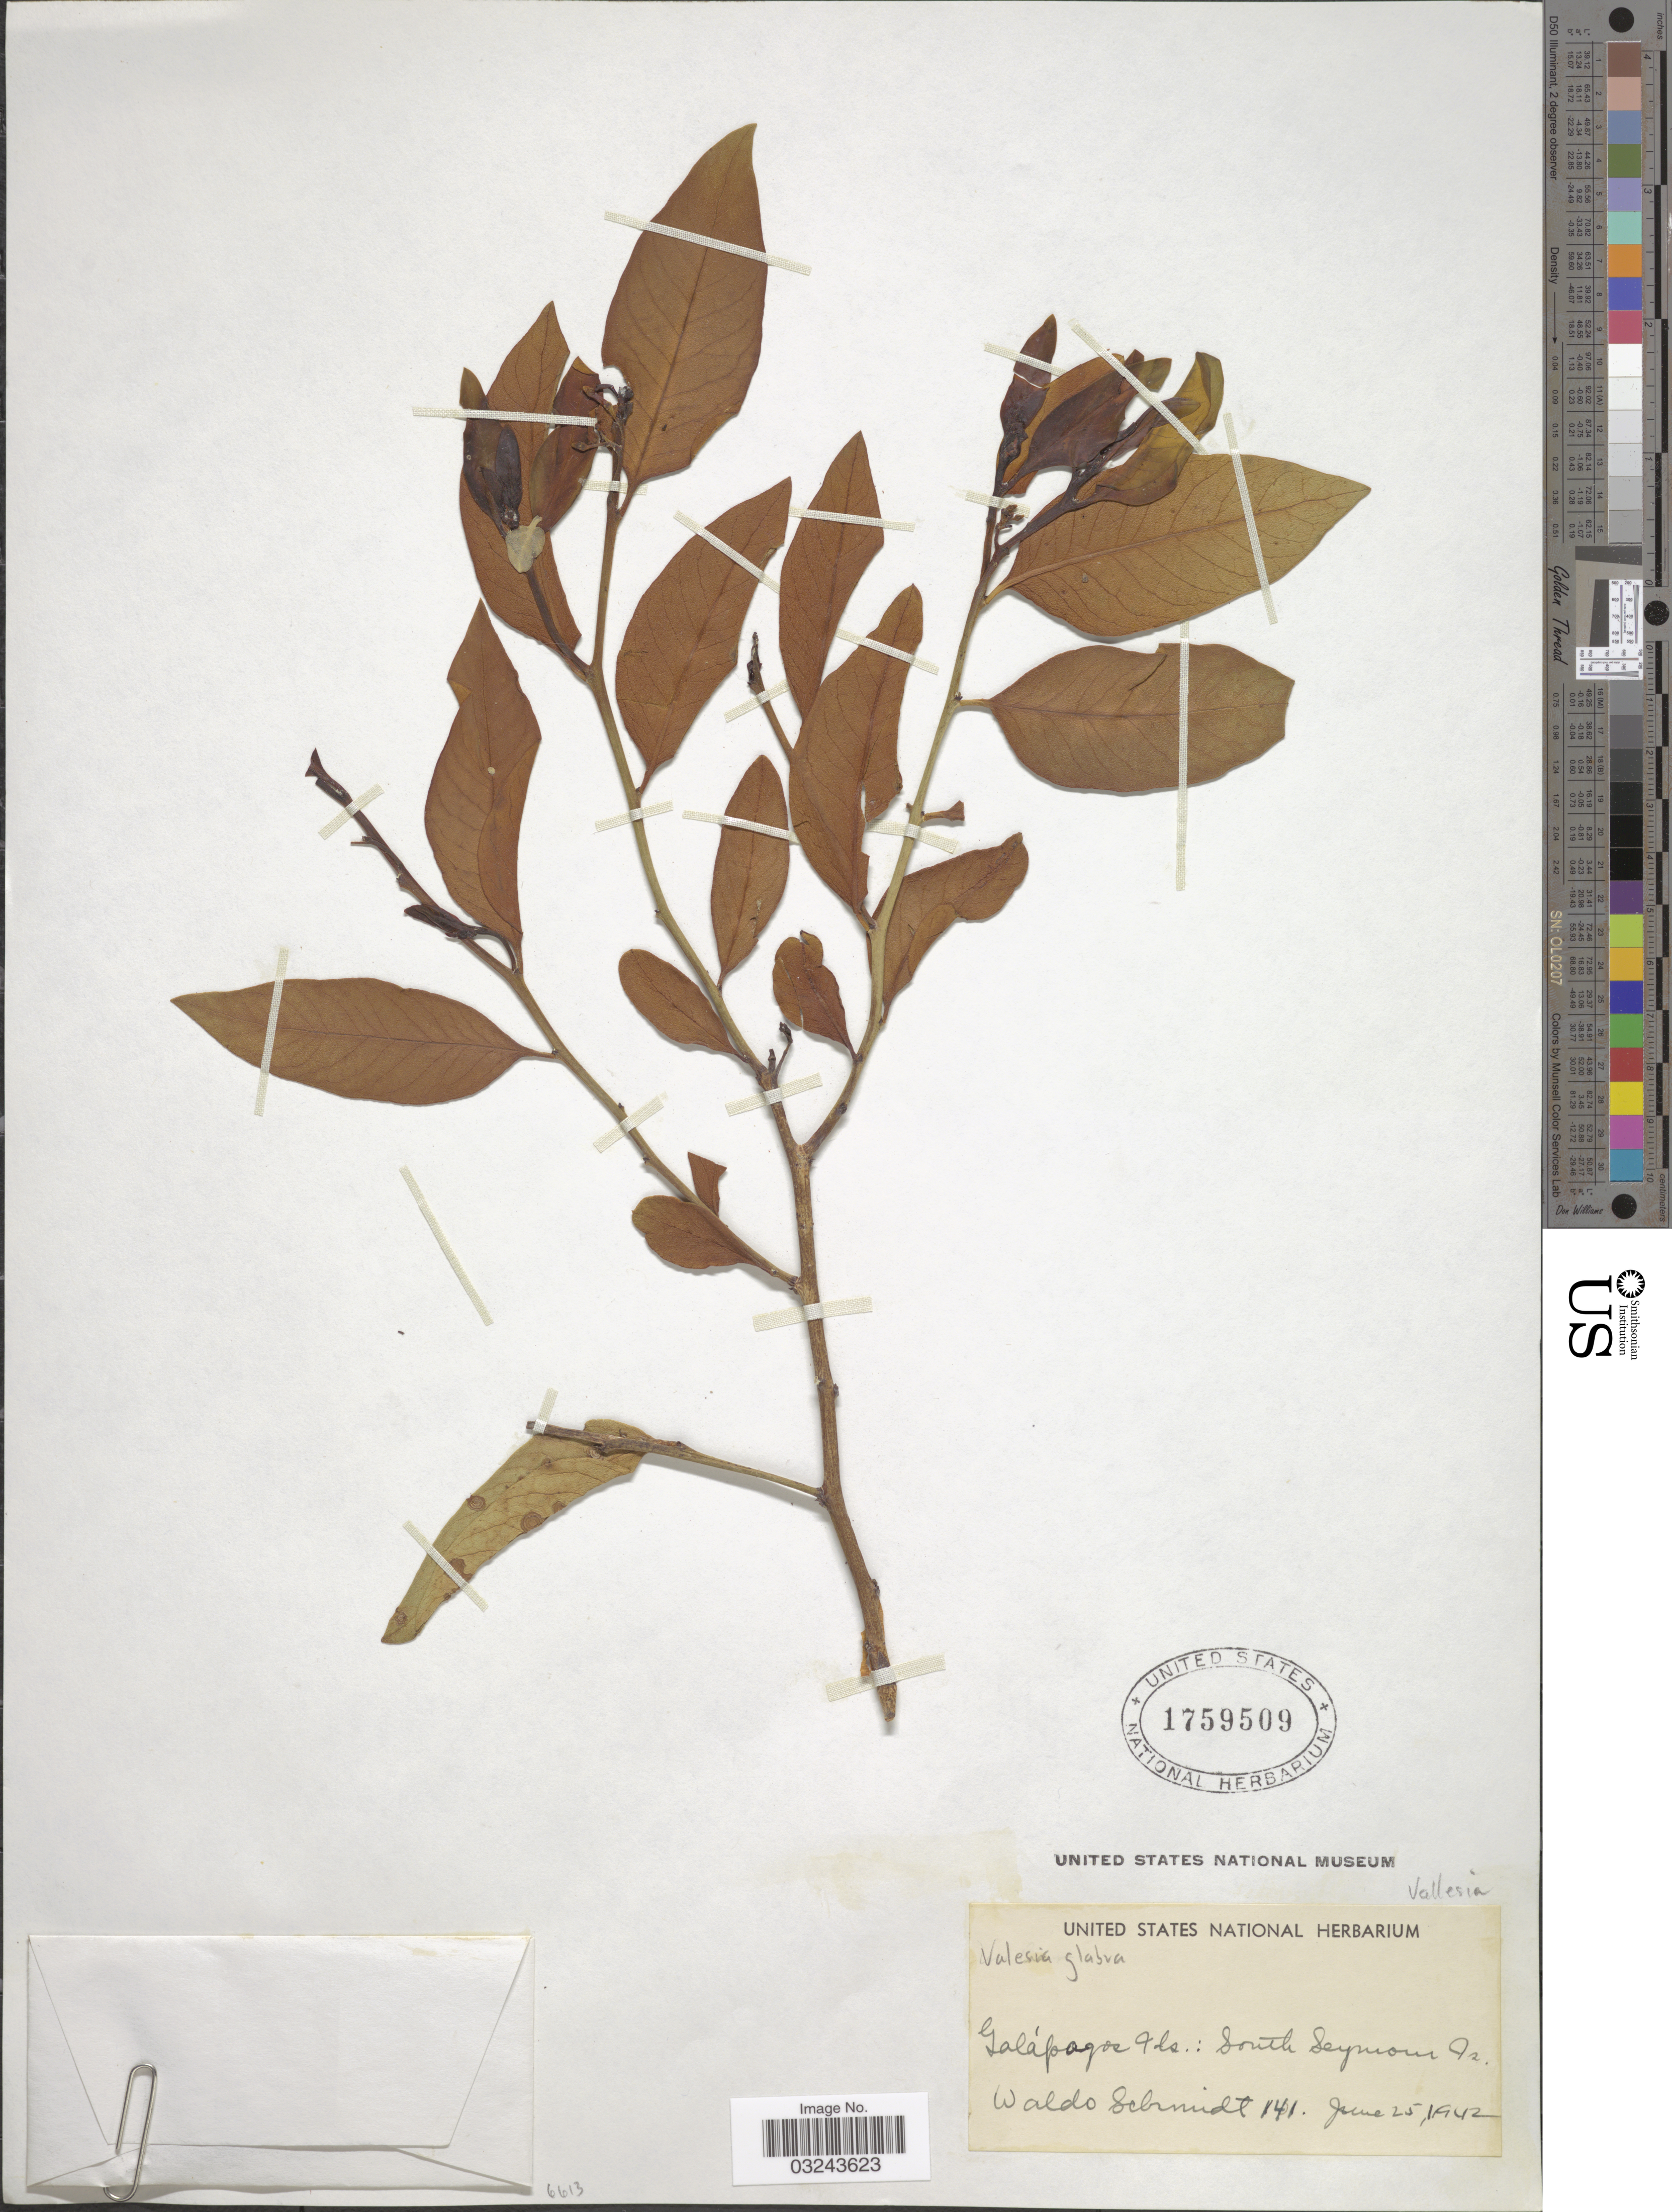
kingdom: Plantae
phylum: Tracheophyta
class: Magnoliopsida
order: Gentianales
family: Apocynaceae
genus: Vallesia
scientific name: Vallesia glabra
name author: (Cav.) Link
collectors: W. Schmidt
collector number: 141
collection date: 1942-06-25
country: Ecuador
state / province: Colón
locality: Galápagos Ils.: South Seymour Is.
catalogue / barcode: US 1759509